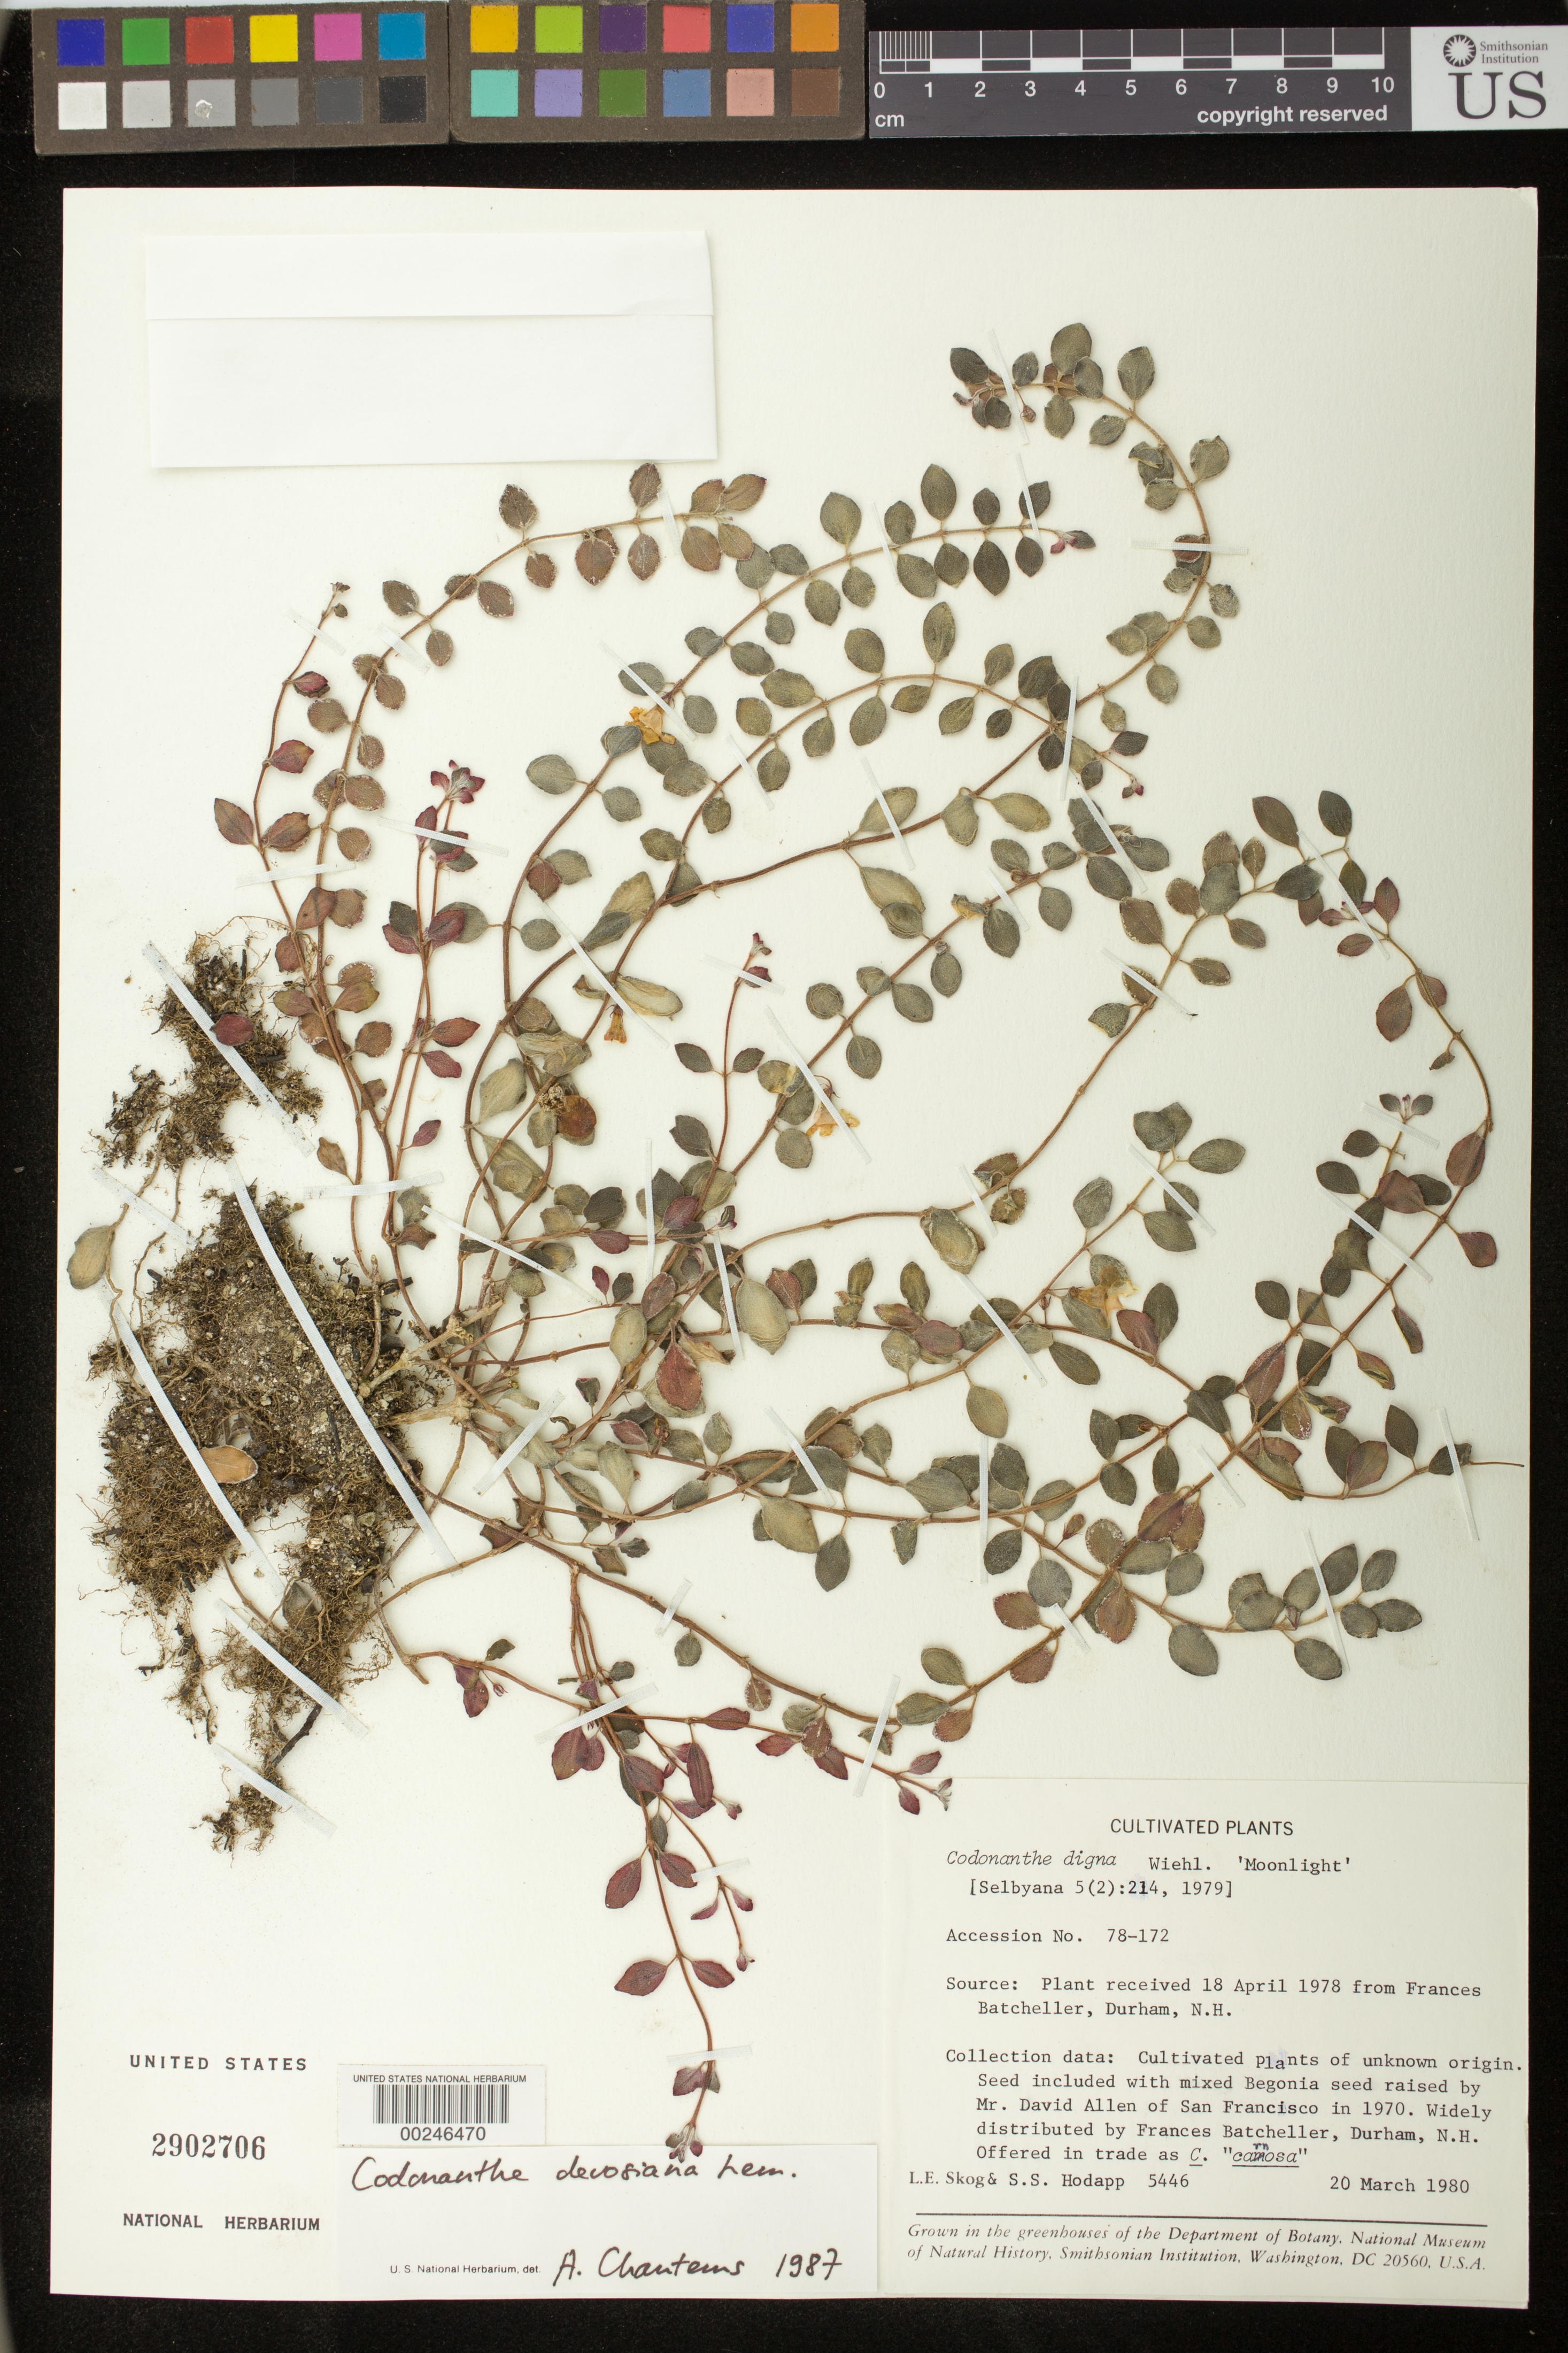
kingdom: Plantae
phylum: Tracheophyta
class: Magnoliopsida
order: Lamiales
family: Gesneriaceae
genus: Codonanthe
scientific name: Codonanthe carnosa 'Moonlight'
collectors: L. E. Skog & S. Hodapp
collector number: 5446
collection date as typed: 20 Mar 1980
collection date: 1980-03-20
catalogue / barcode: US 2902706